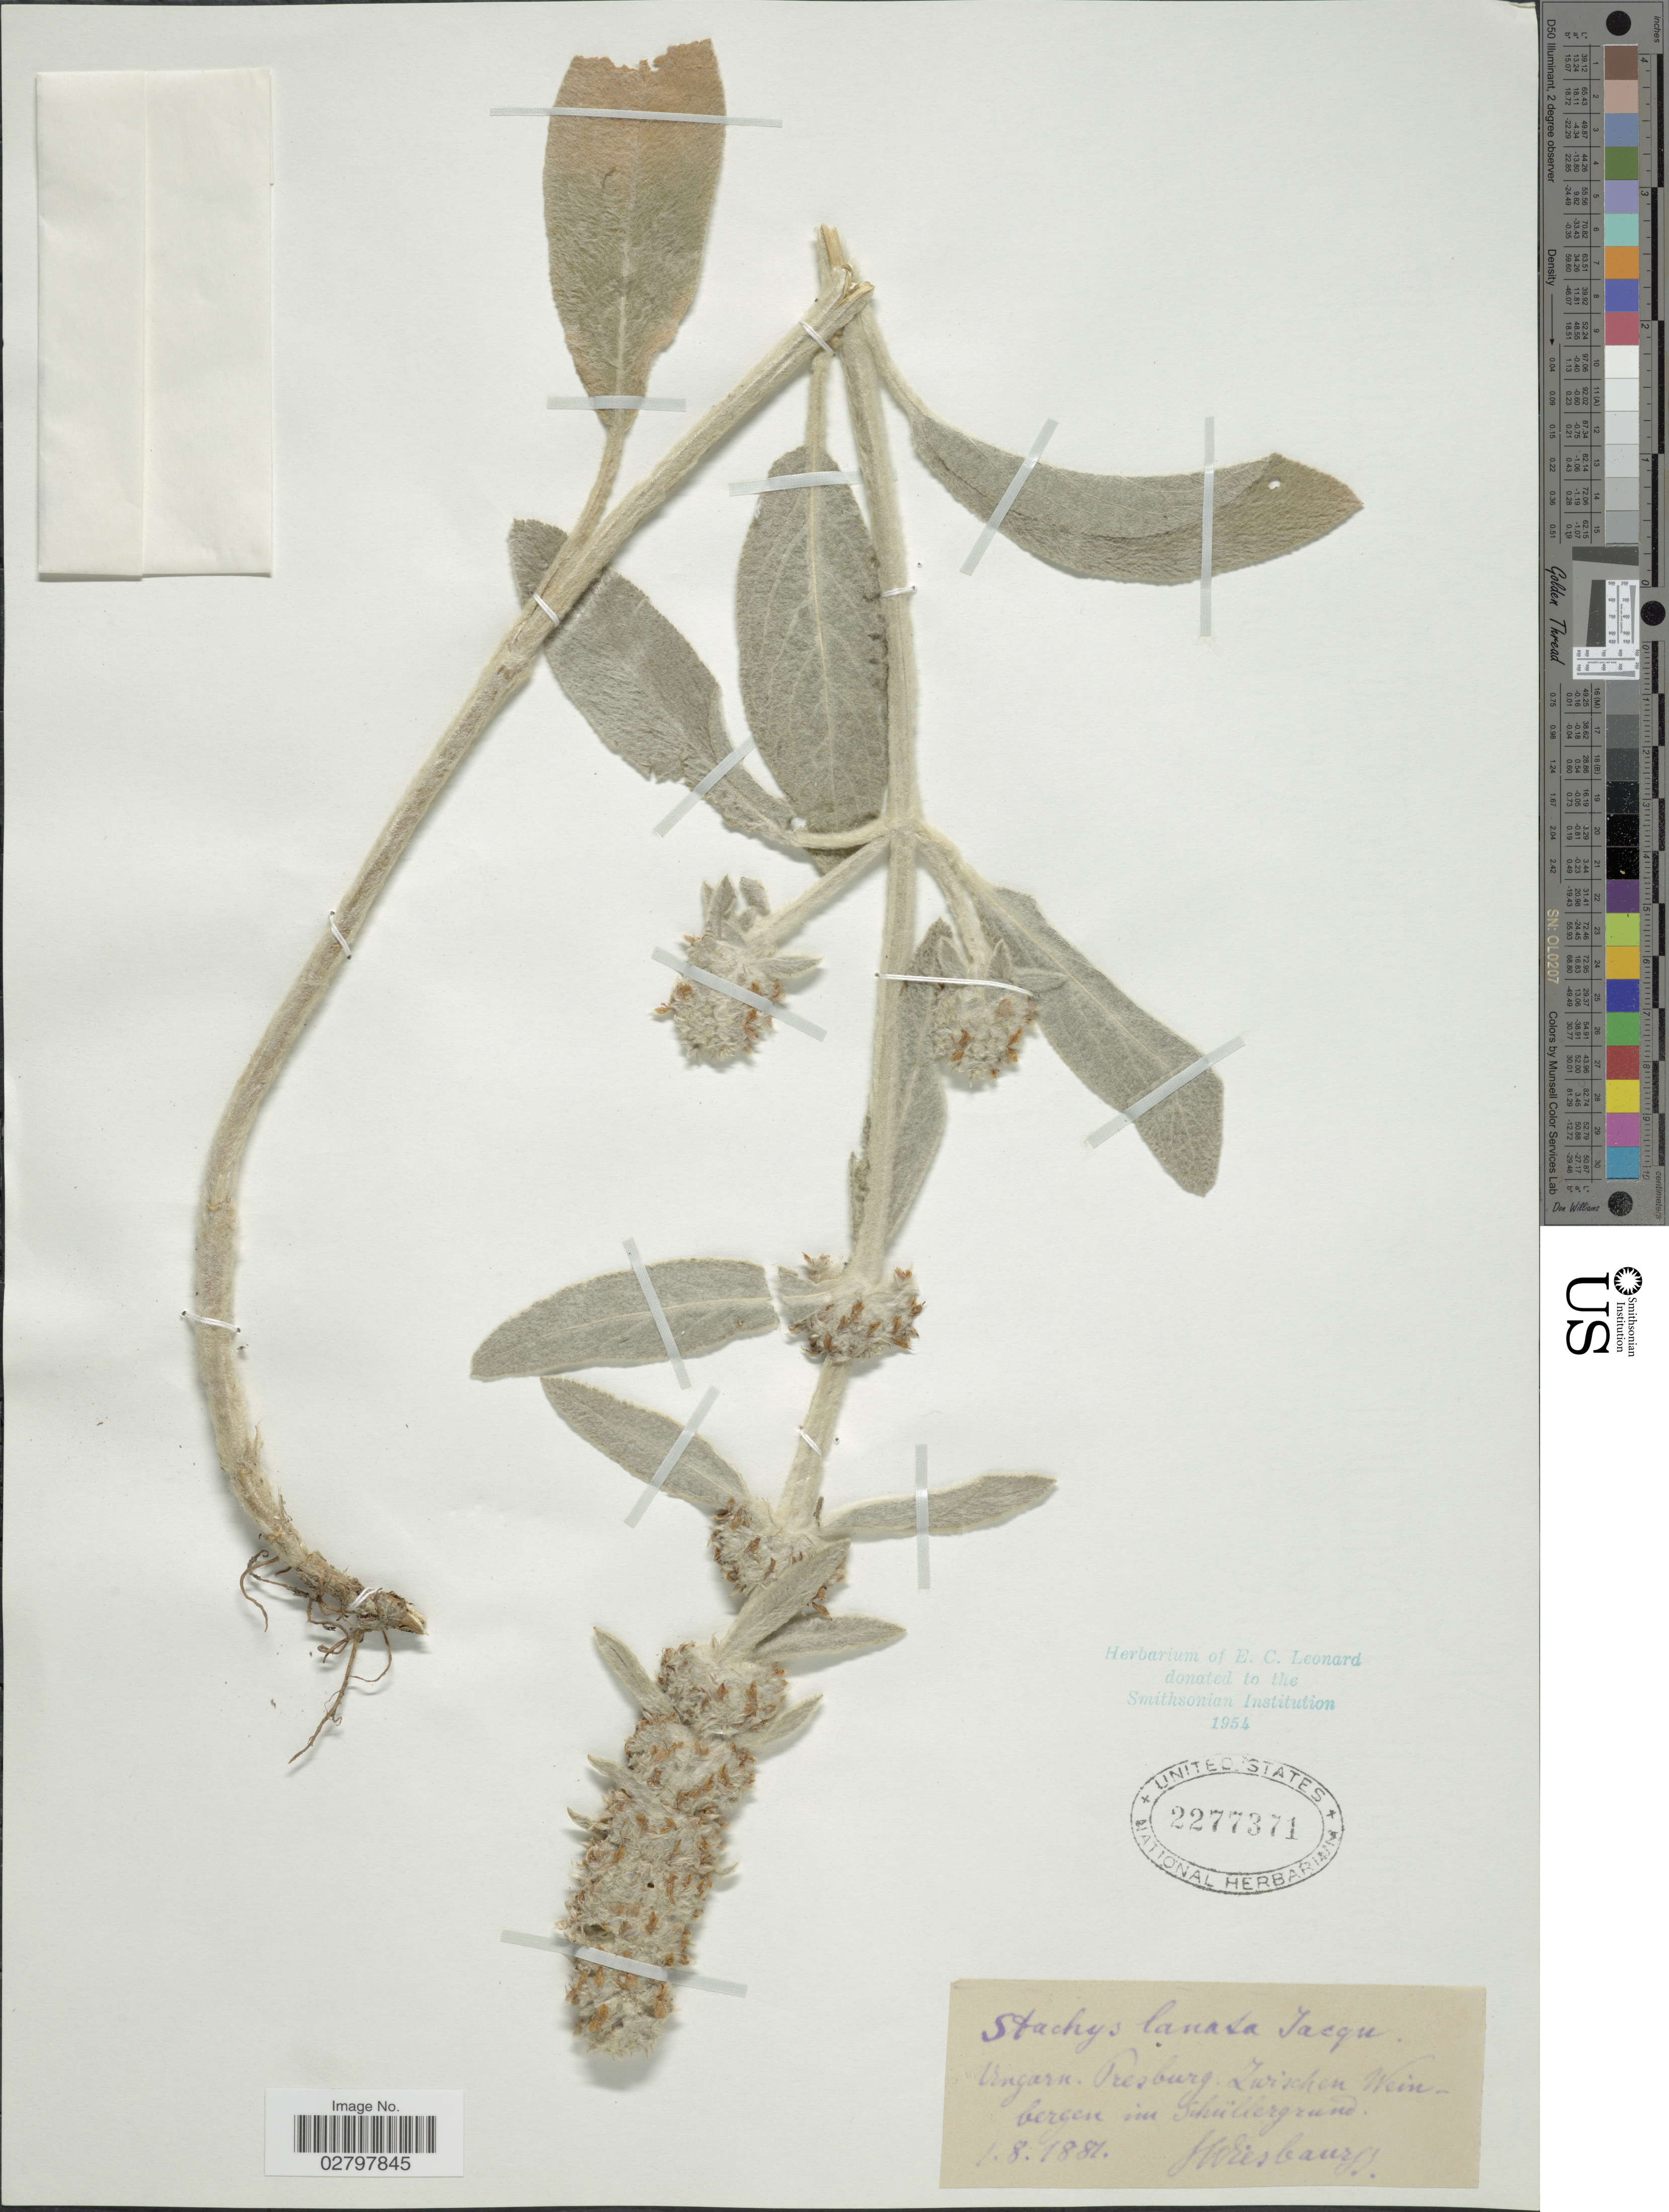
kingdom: Plantae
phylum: Tracheophyta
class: Magnoliopsida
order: Lamiales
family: Lamiaceae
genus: Stachys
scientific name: Stachys lanata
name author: Jacq.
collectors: J. Wiesbaur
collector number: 53*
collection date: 1881-08-01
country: Hungary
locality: Ungarn. Presburg. Zwischen Weinbergen im Schüllergrund.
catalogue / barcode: US 2277371